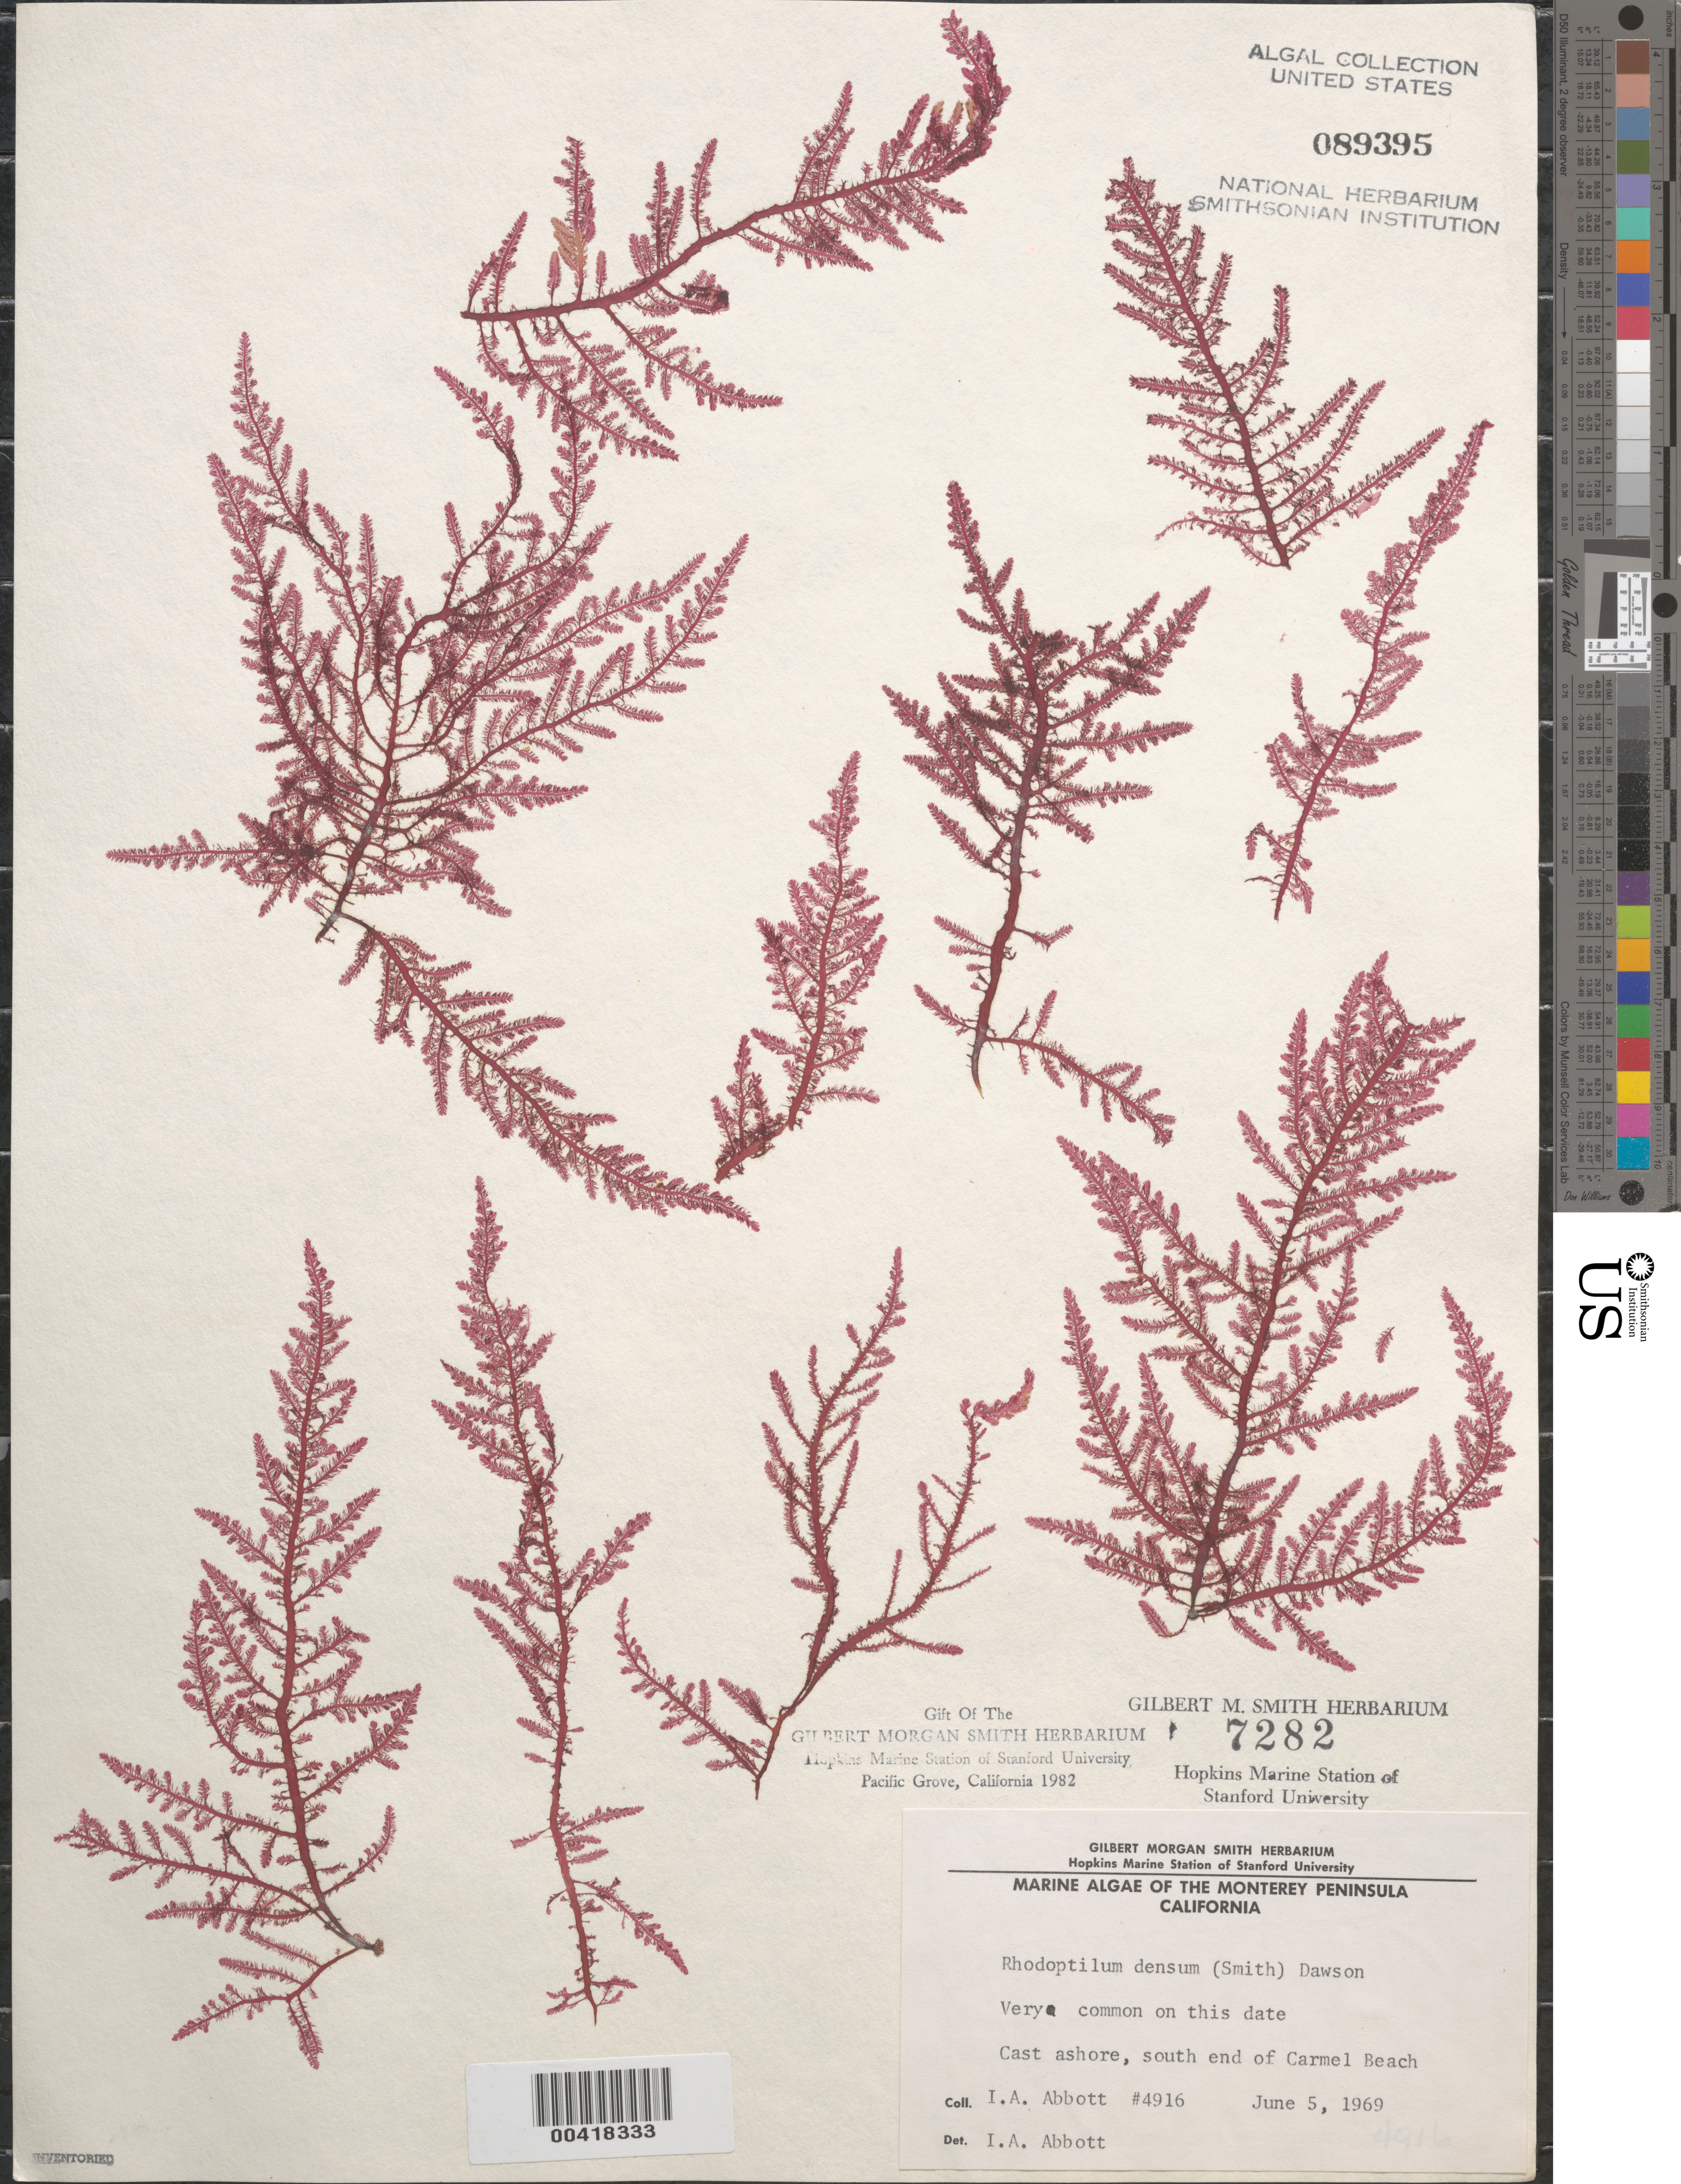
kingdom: Plantae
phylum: Rhodophyta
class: Florideophyceae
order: Ceramiales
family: Dasyaceae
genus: Rhodoptilum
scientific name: Rhodoptilum plumosum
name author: (Harv. & Bail.) Kylin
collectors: I. A. Abbott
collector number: IAA 4916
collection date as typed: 05 Jun 1969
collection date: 1969-06-05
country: United States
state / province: California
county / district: Monterey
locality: Carmel Beach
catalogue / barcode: US 89395